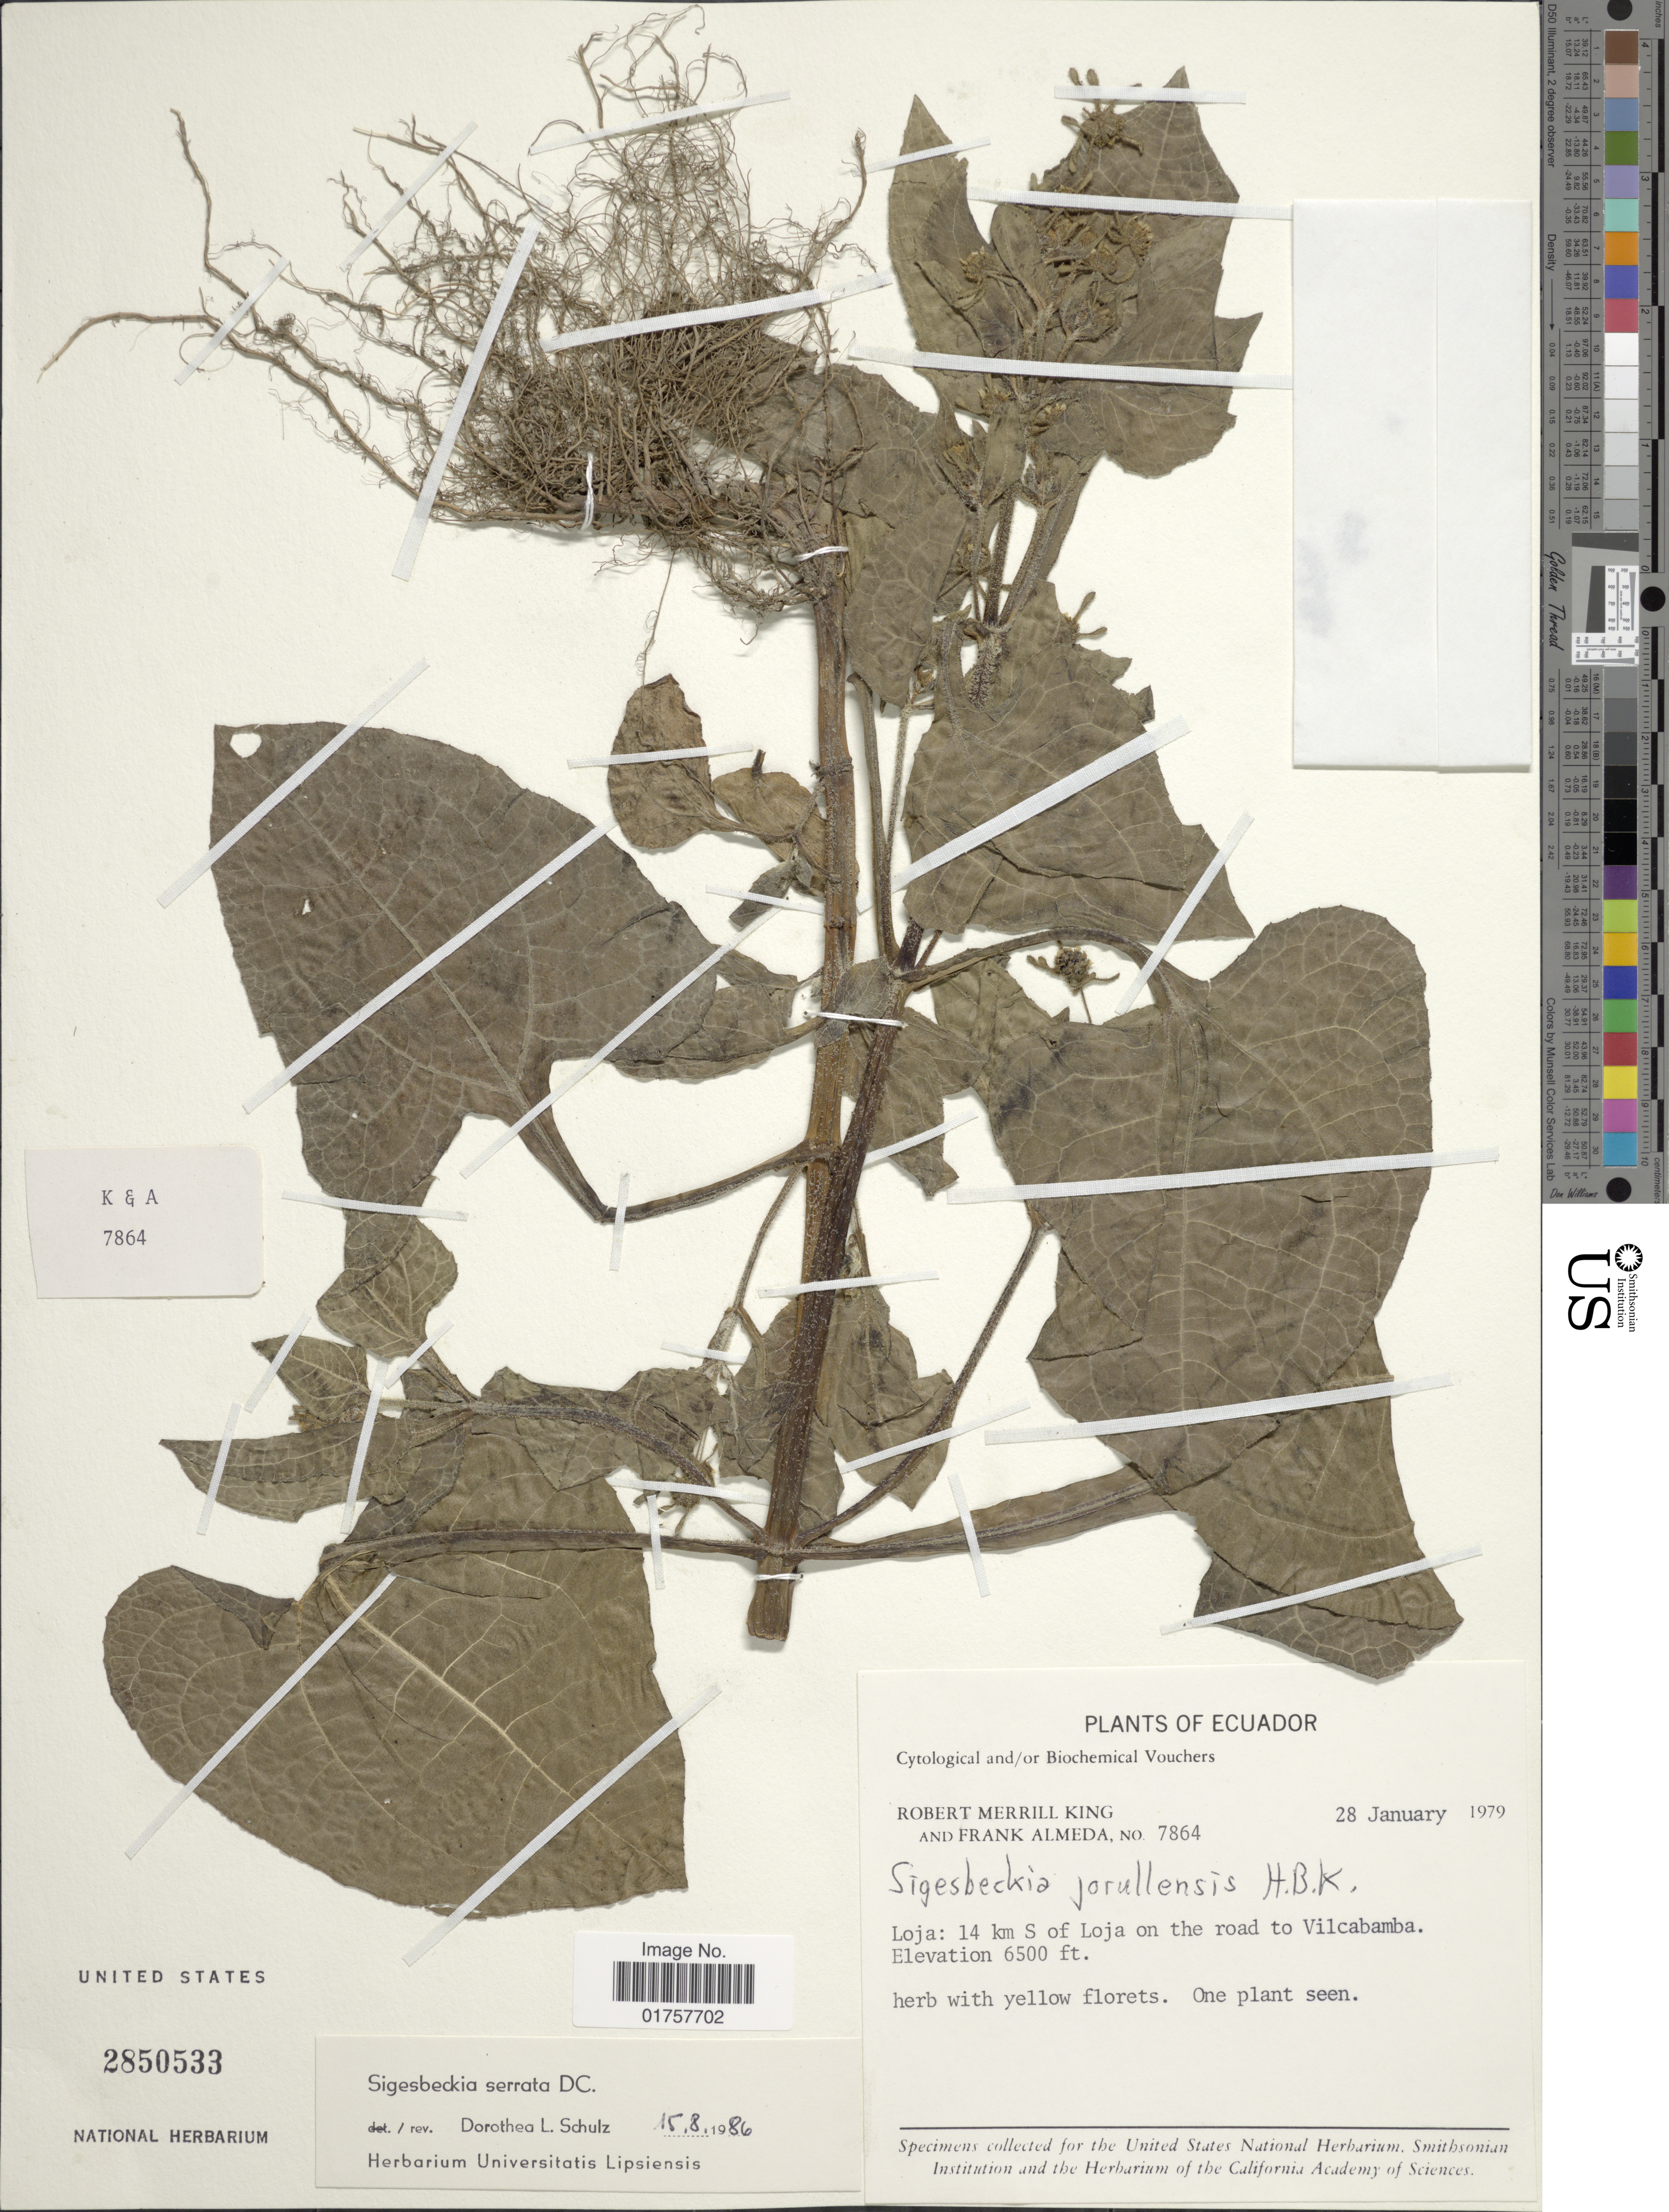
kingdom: Plantae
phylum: Tracheophyta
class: Magnoliopsida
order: Asterales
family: Asteraceae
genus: Sigesbeckia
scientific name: Sigesbeckia serrata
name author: DC.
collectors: R. M. King & F. Almeda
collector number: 7864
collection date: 1979-01-28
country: Ecuador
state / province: Loja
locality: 14 km S of Loja on the road to Vilcabamba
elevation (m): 1981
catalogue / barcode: US 2850533